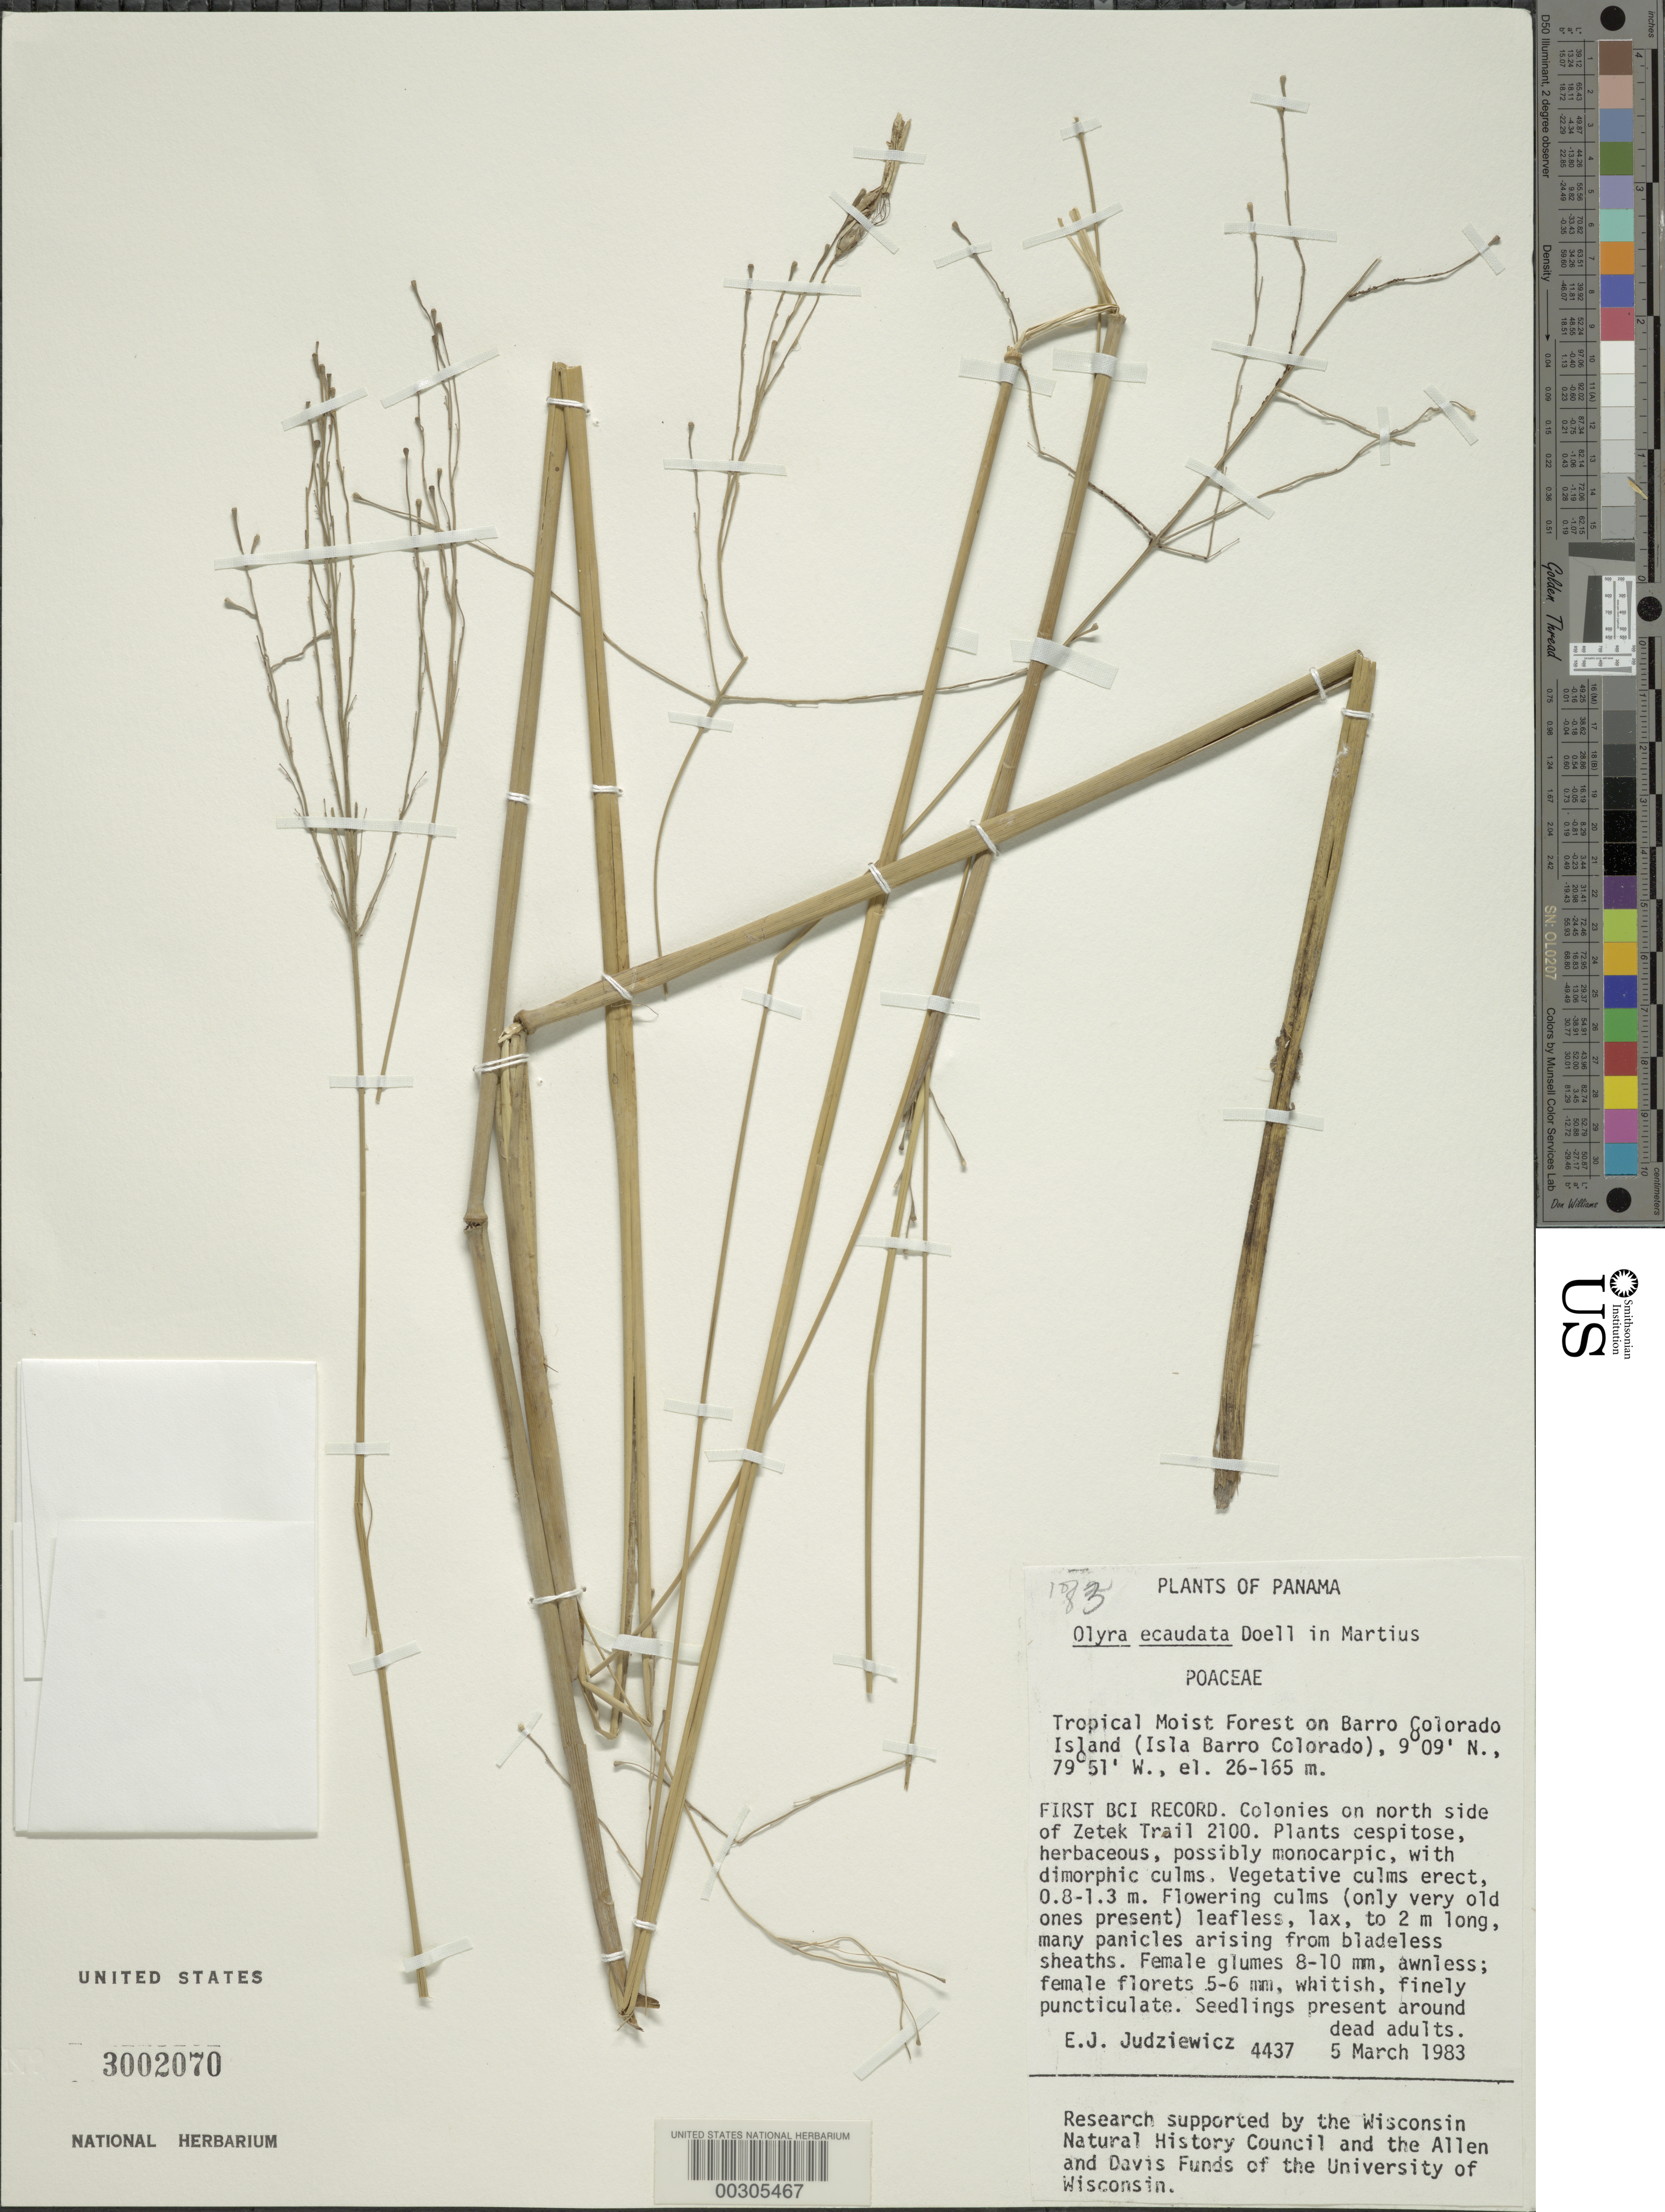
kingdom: Plantae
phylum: Tracheophyta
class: Liliopsida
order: Poales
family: Poaceae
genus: Olyra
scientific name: Olyra ecaudata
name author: Döll in Mart.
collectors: E. J. Judziewicz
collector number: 4437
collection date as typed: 05 Mar 1983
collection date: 1983-03-05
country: Panama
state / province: Panamá Oeste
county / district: Canal Zone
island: Barro Colorado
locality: Zetek Trail 2100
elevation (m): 26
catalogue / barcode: US 3002070